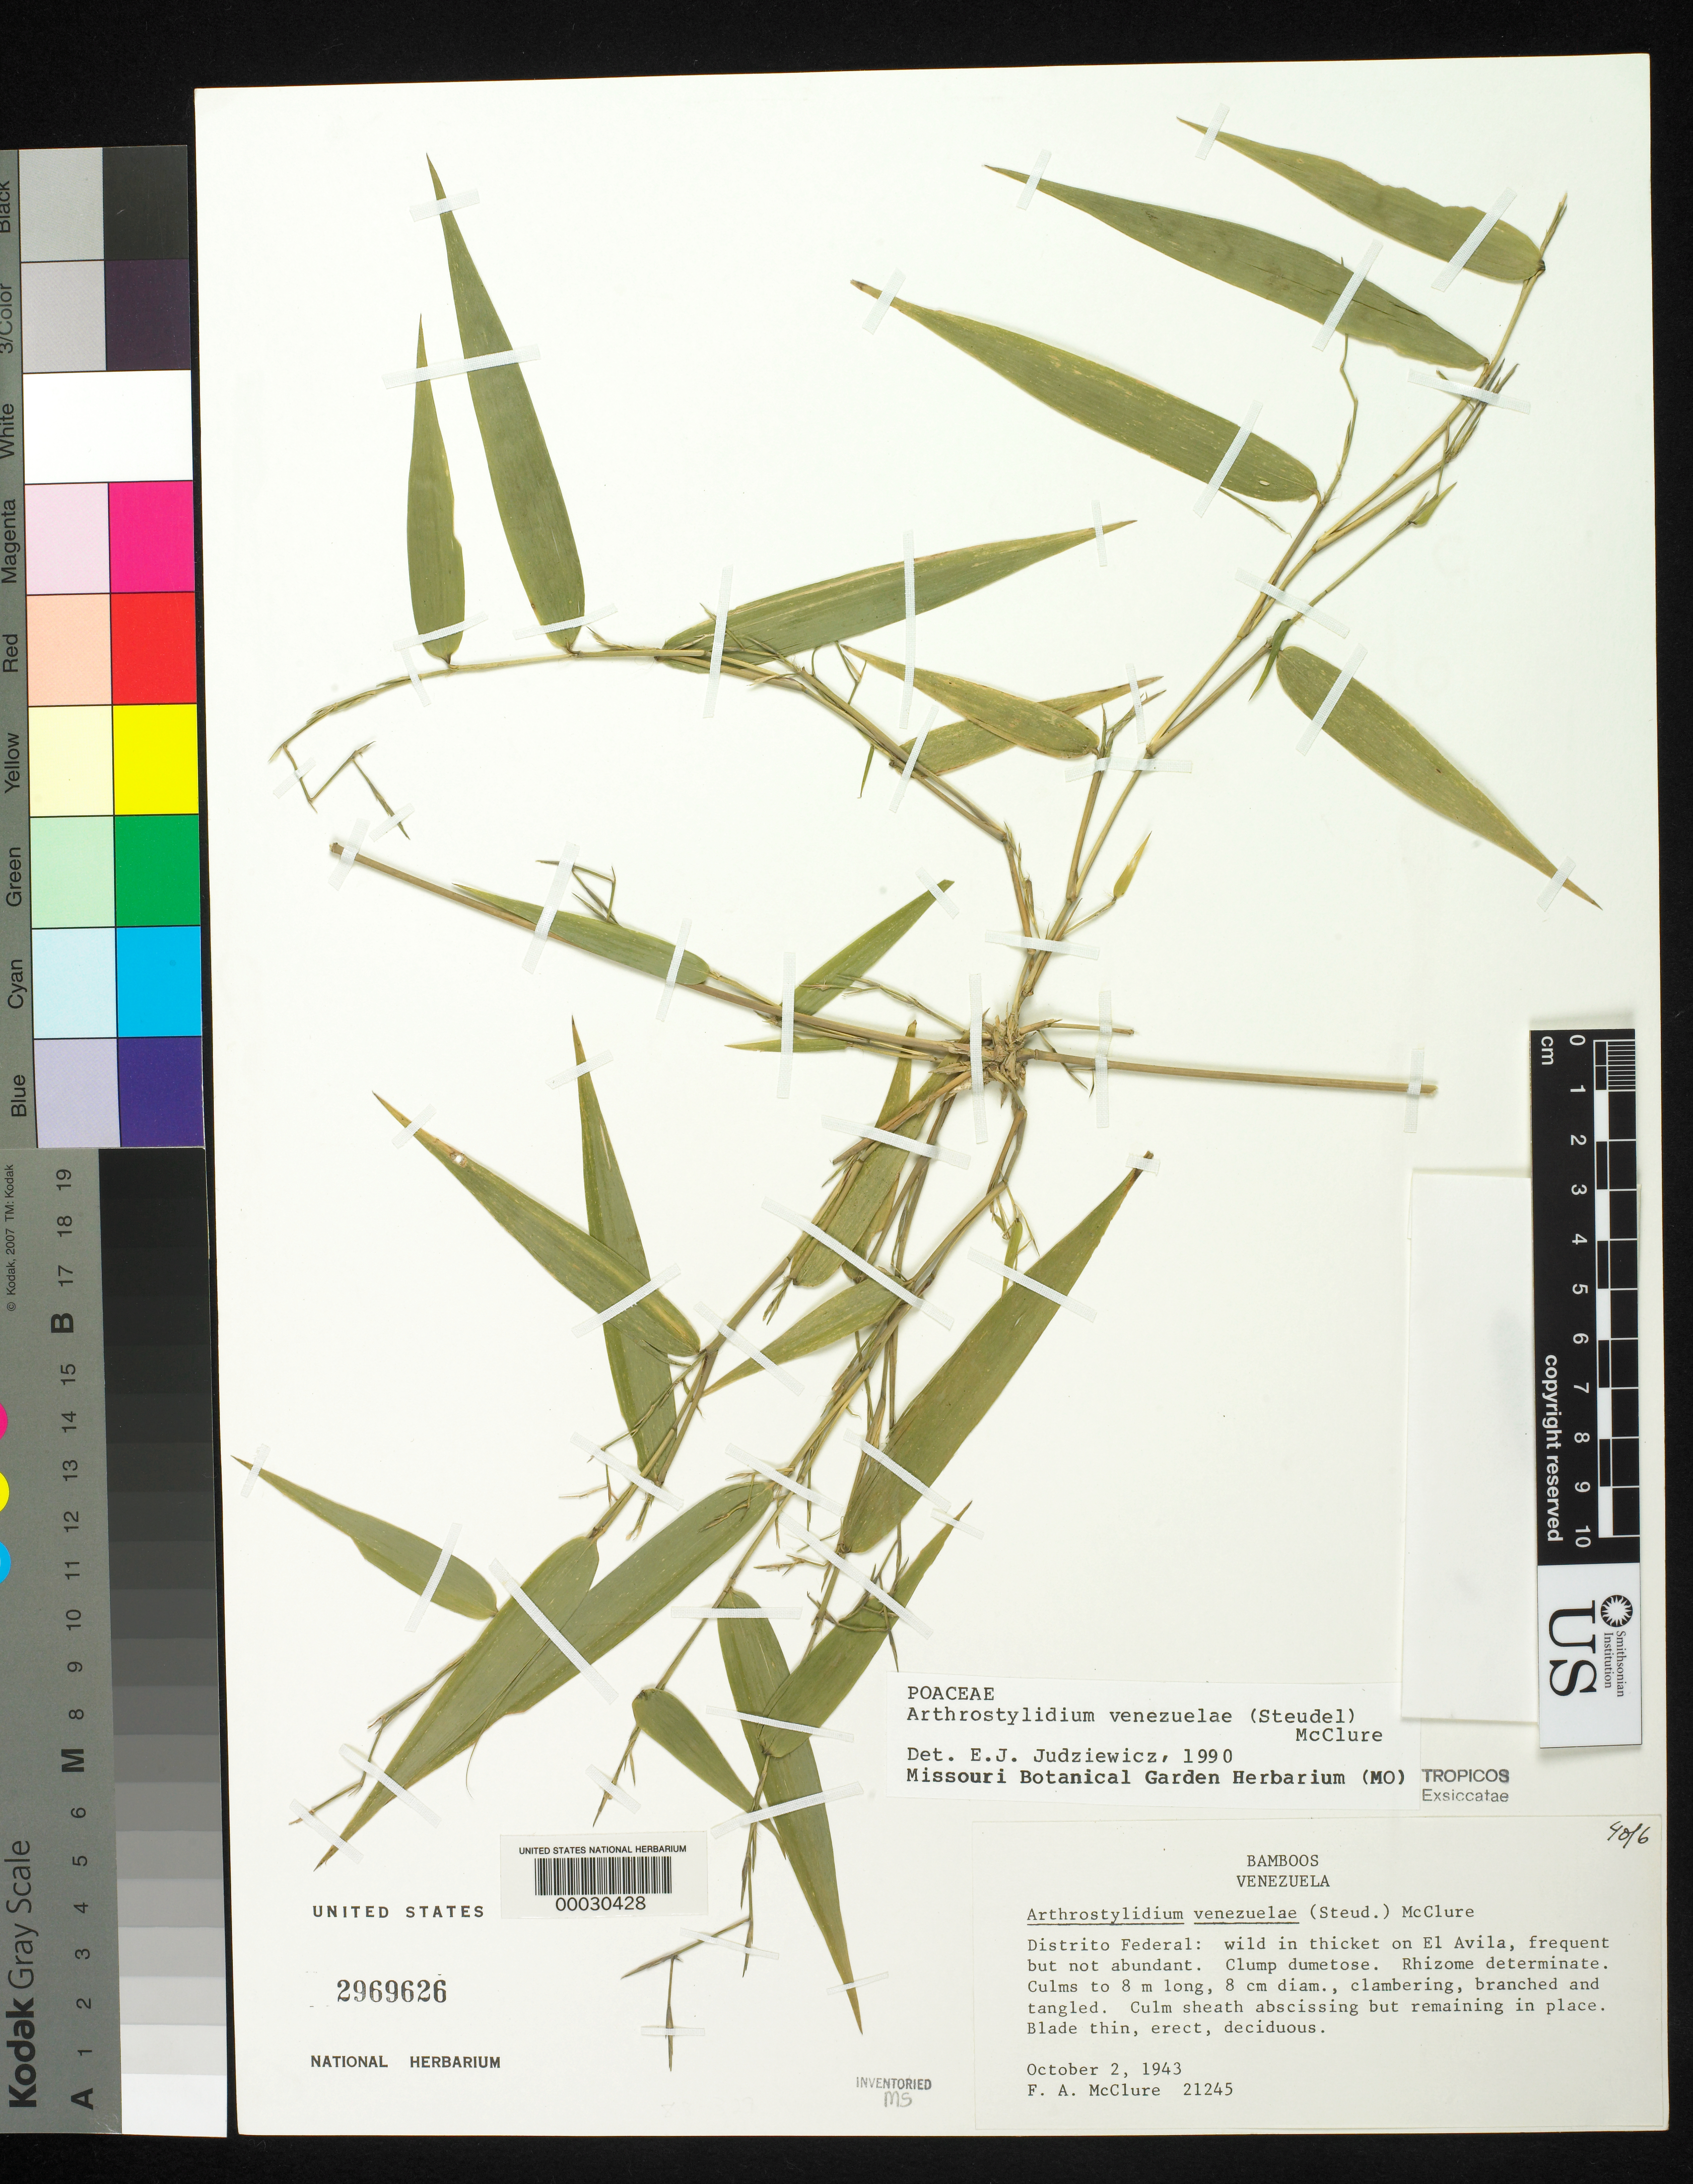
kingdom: Plantae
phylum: Tracheophyta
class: Liliopsida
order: Poales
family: Poaceae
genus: Arthrostylidium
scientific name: Arthrostylidium venezuelae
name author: (Steud.) McClure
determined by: Judziewicz, E. J.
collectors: F. A. McClure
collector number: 21245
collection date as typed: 02 Oct 1943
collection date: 1943-10-02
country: Venezuela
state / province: Miranda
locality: El avila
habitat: In thicket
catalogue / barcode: US 2969626